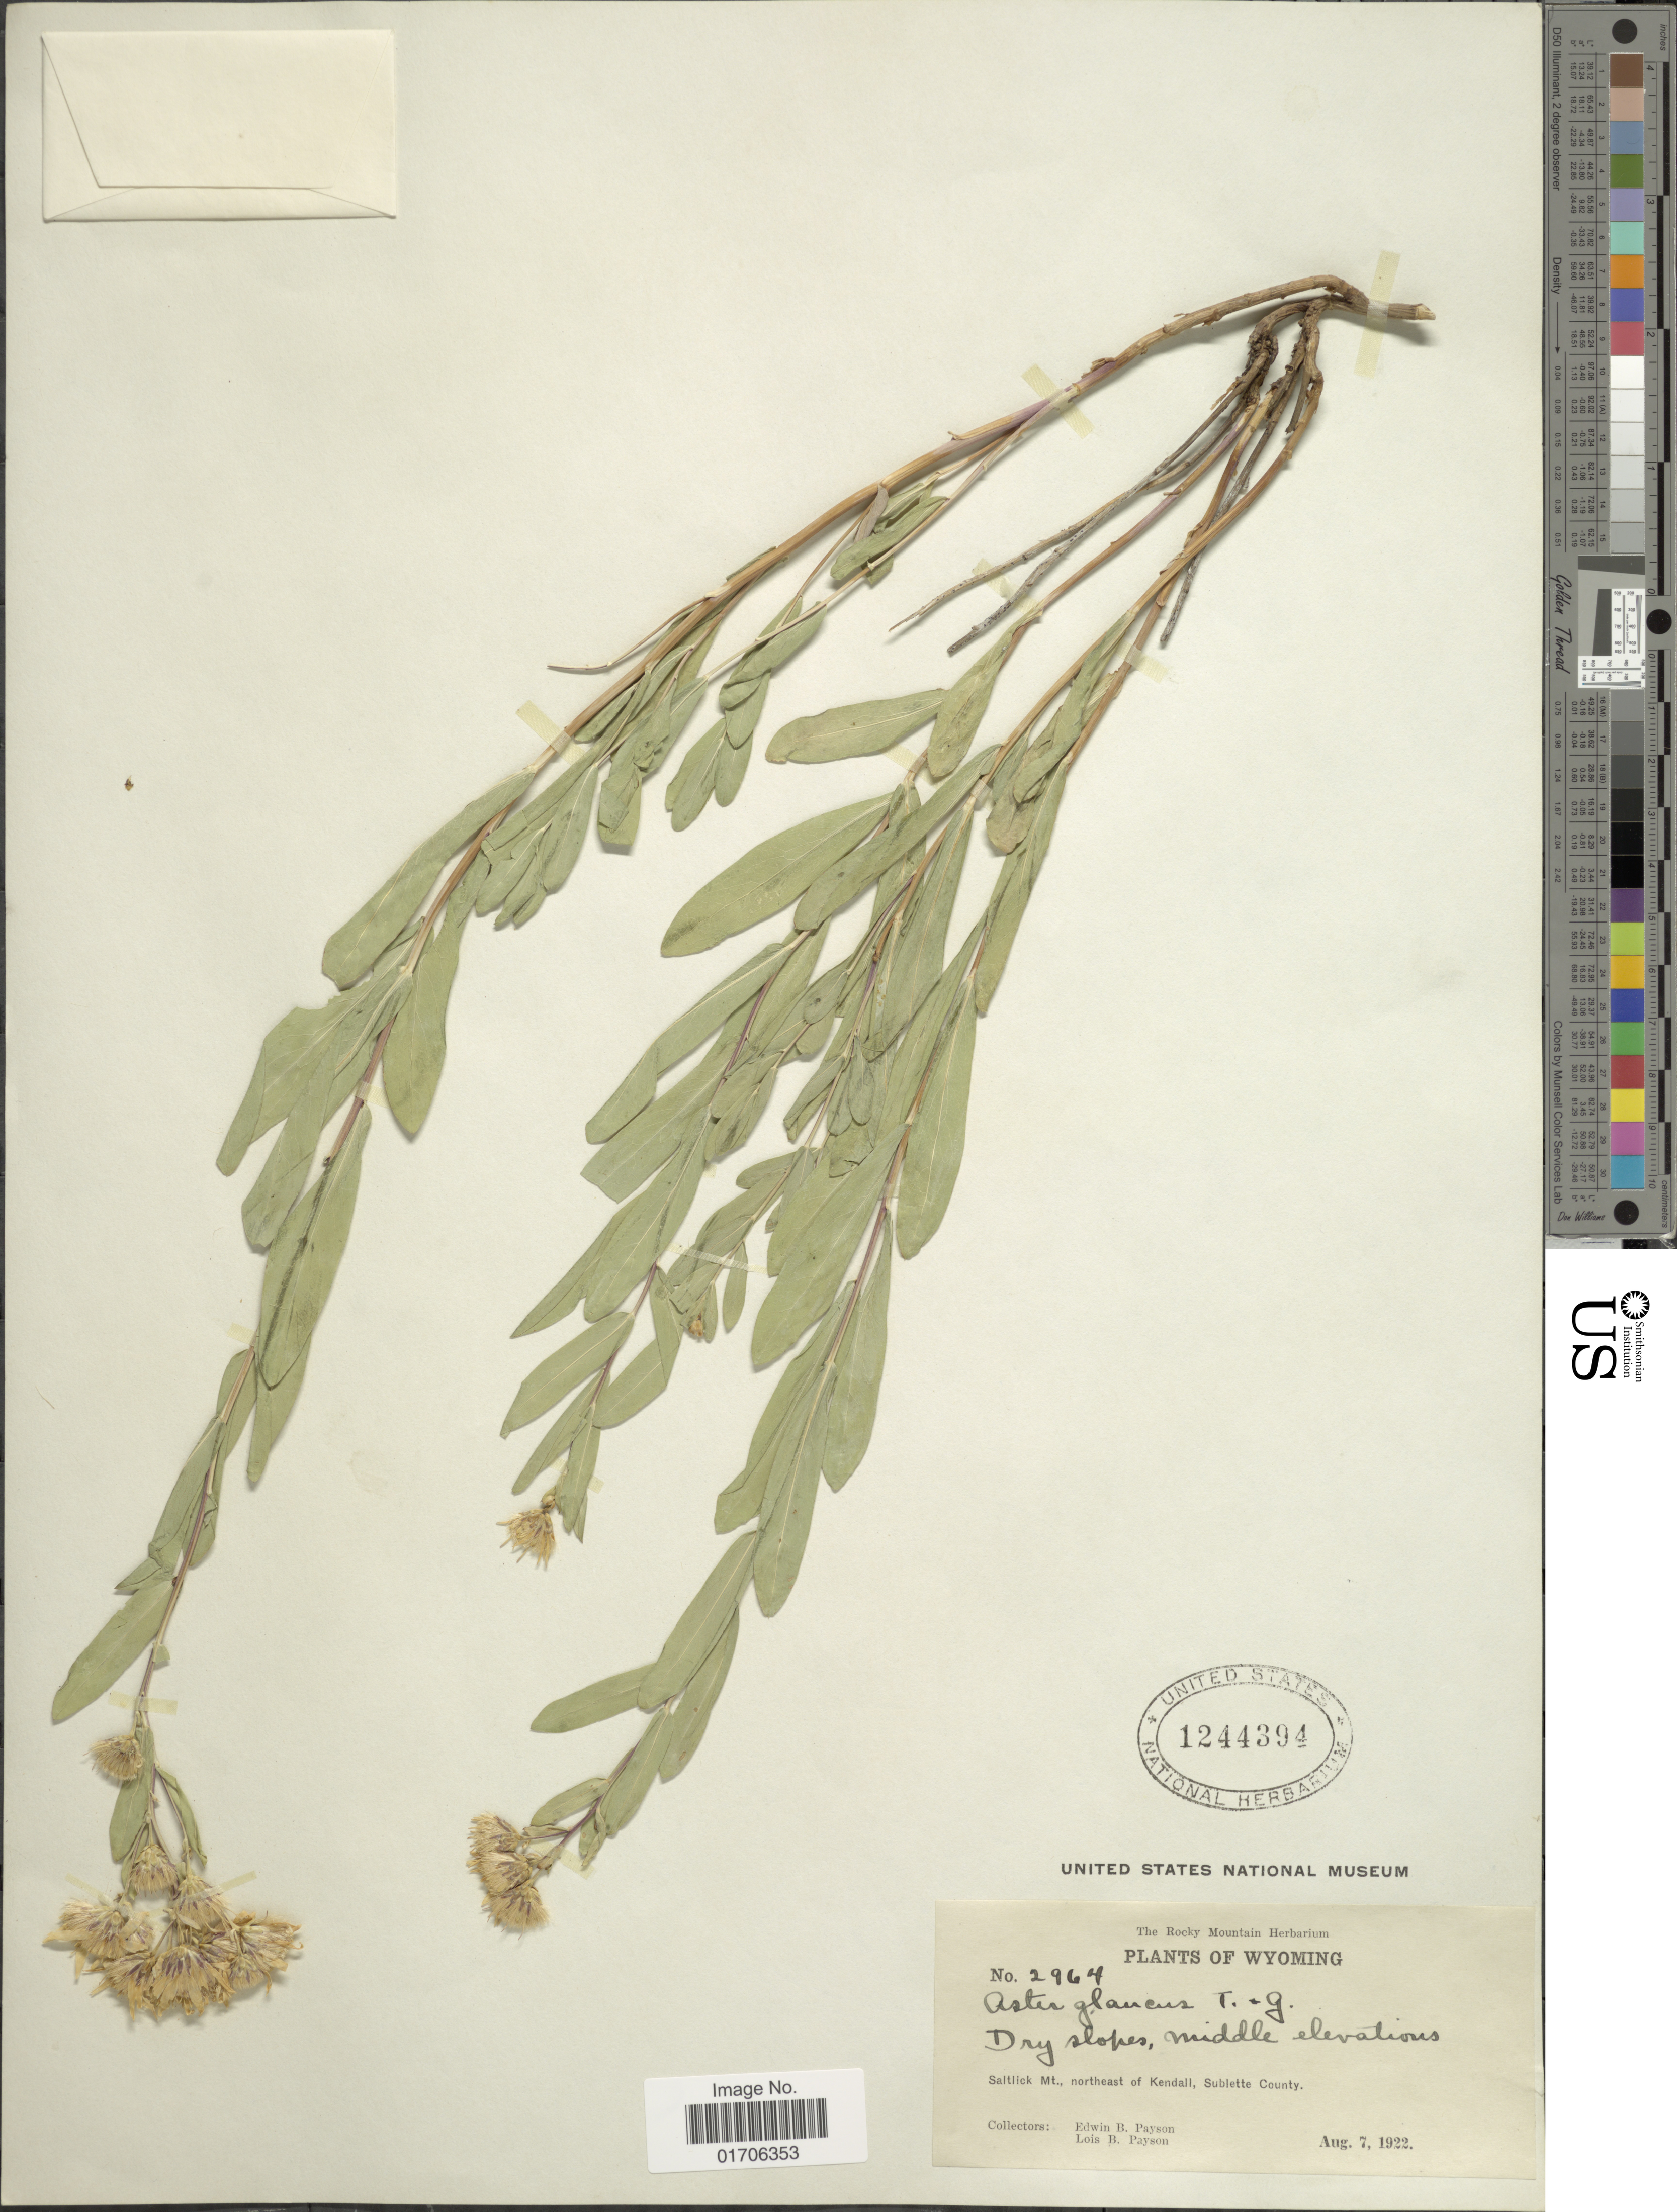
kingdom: Plantae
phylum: Tracheophyta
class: Magnoliopsida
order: Asterales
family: Asteraceae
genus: Eurybia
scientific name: Eurybia glauca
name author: (Nutt.) G.L. Nesom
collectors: E. B. Payson & L. Payson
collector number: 2964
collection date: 1922-08-07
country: United States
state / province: Wyoming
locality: Wyoming. Dry slopes, middle elevations. Saltlick Mt., northeast of Kendall, Sublette County.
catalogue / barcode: US 1244394